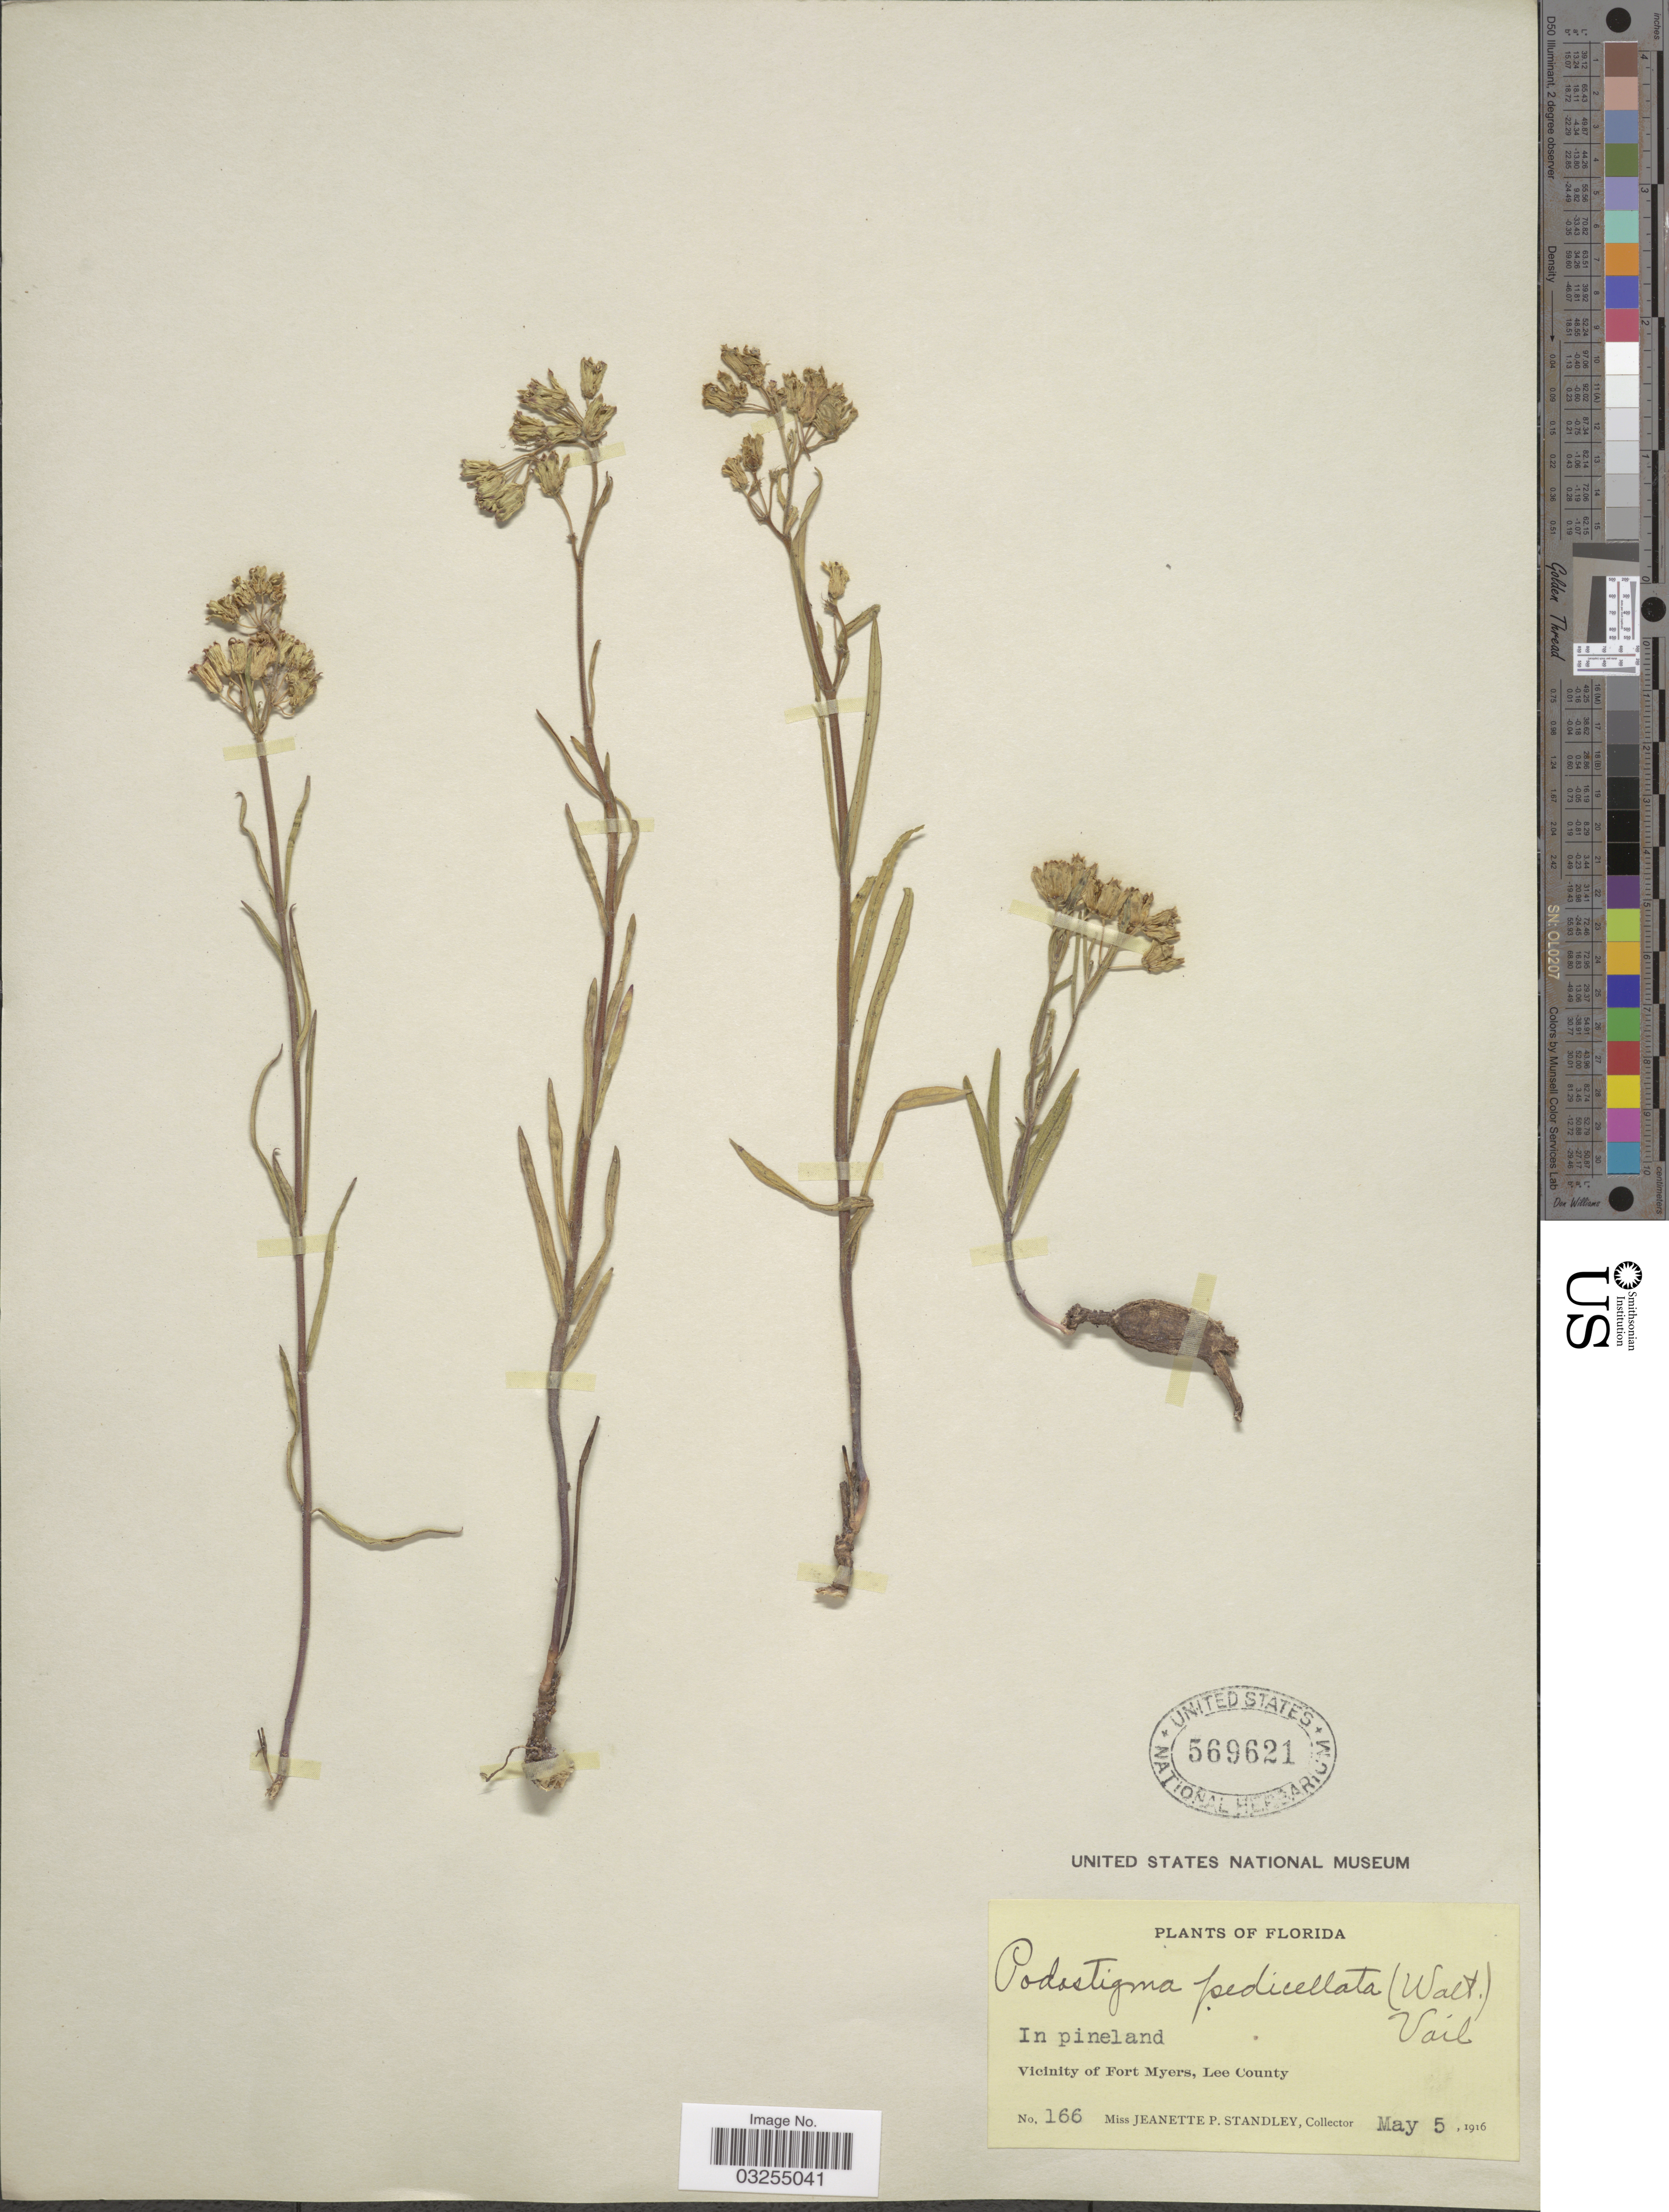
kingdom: Plantae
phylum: Tracheophyta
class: Magnoliopsida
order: Gentianales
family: Apocynaceae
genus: Asclepias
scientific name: Asclepias pedicellata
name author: Walter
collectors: J. P. Standley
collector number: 166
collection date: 1916-05-05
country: United States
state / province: Florida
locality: Vicinity of Fort Myers, Lee County.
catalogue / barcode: US 569621